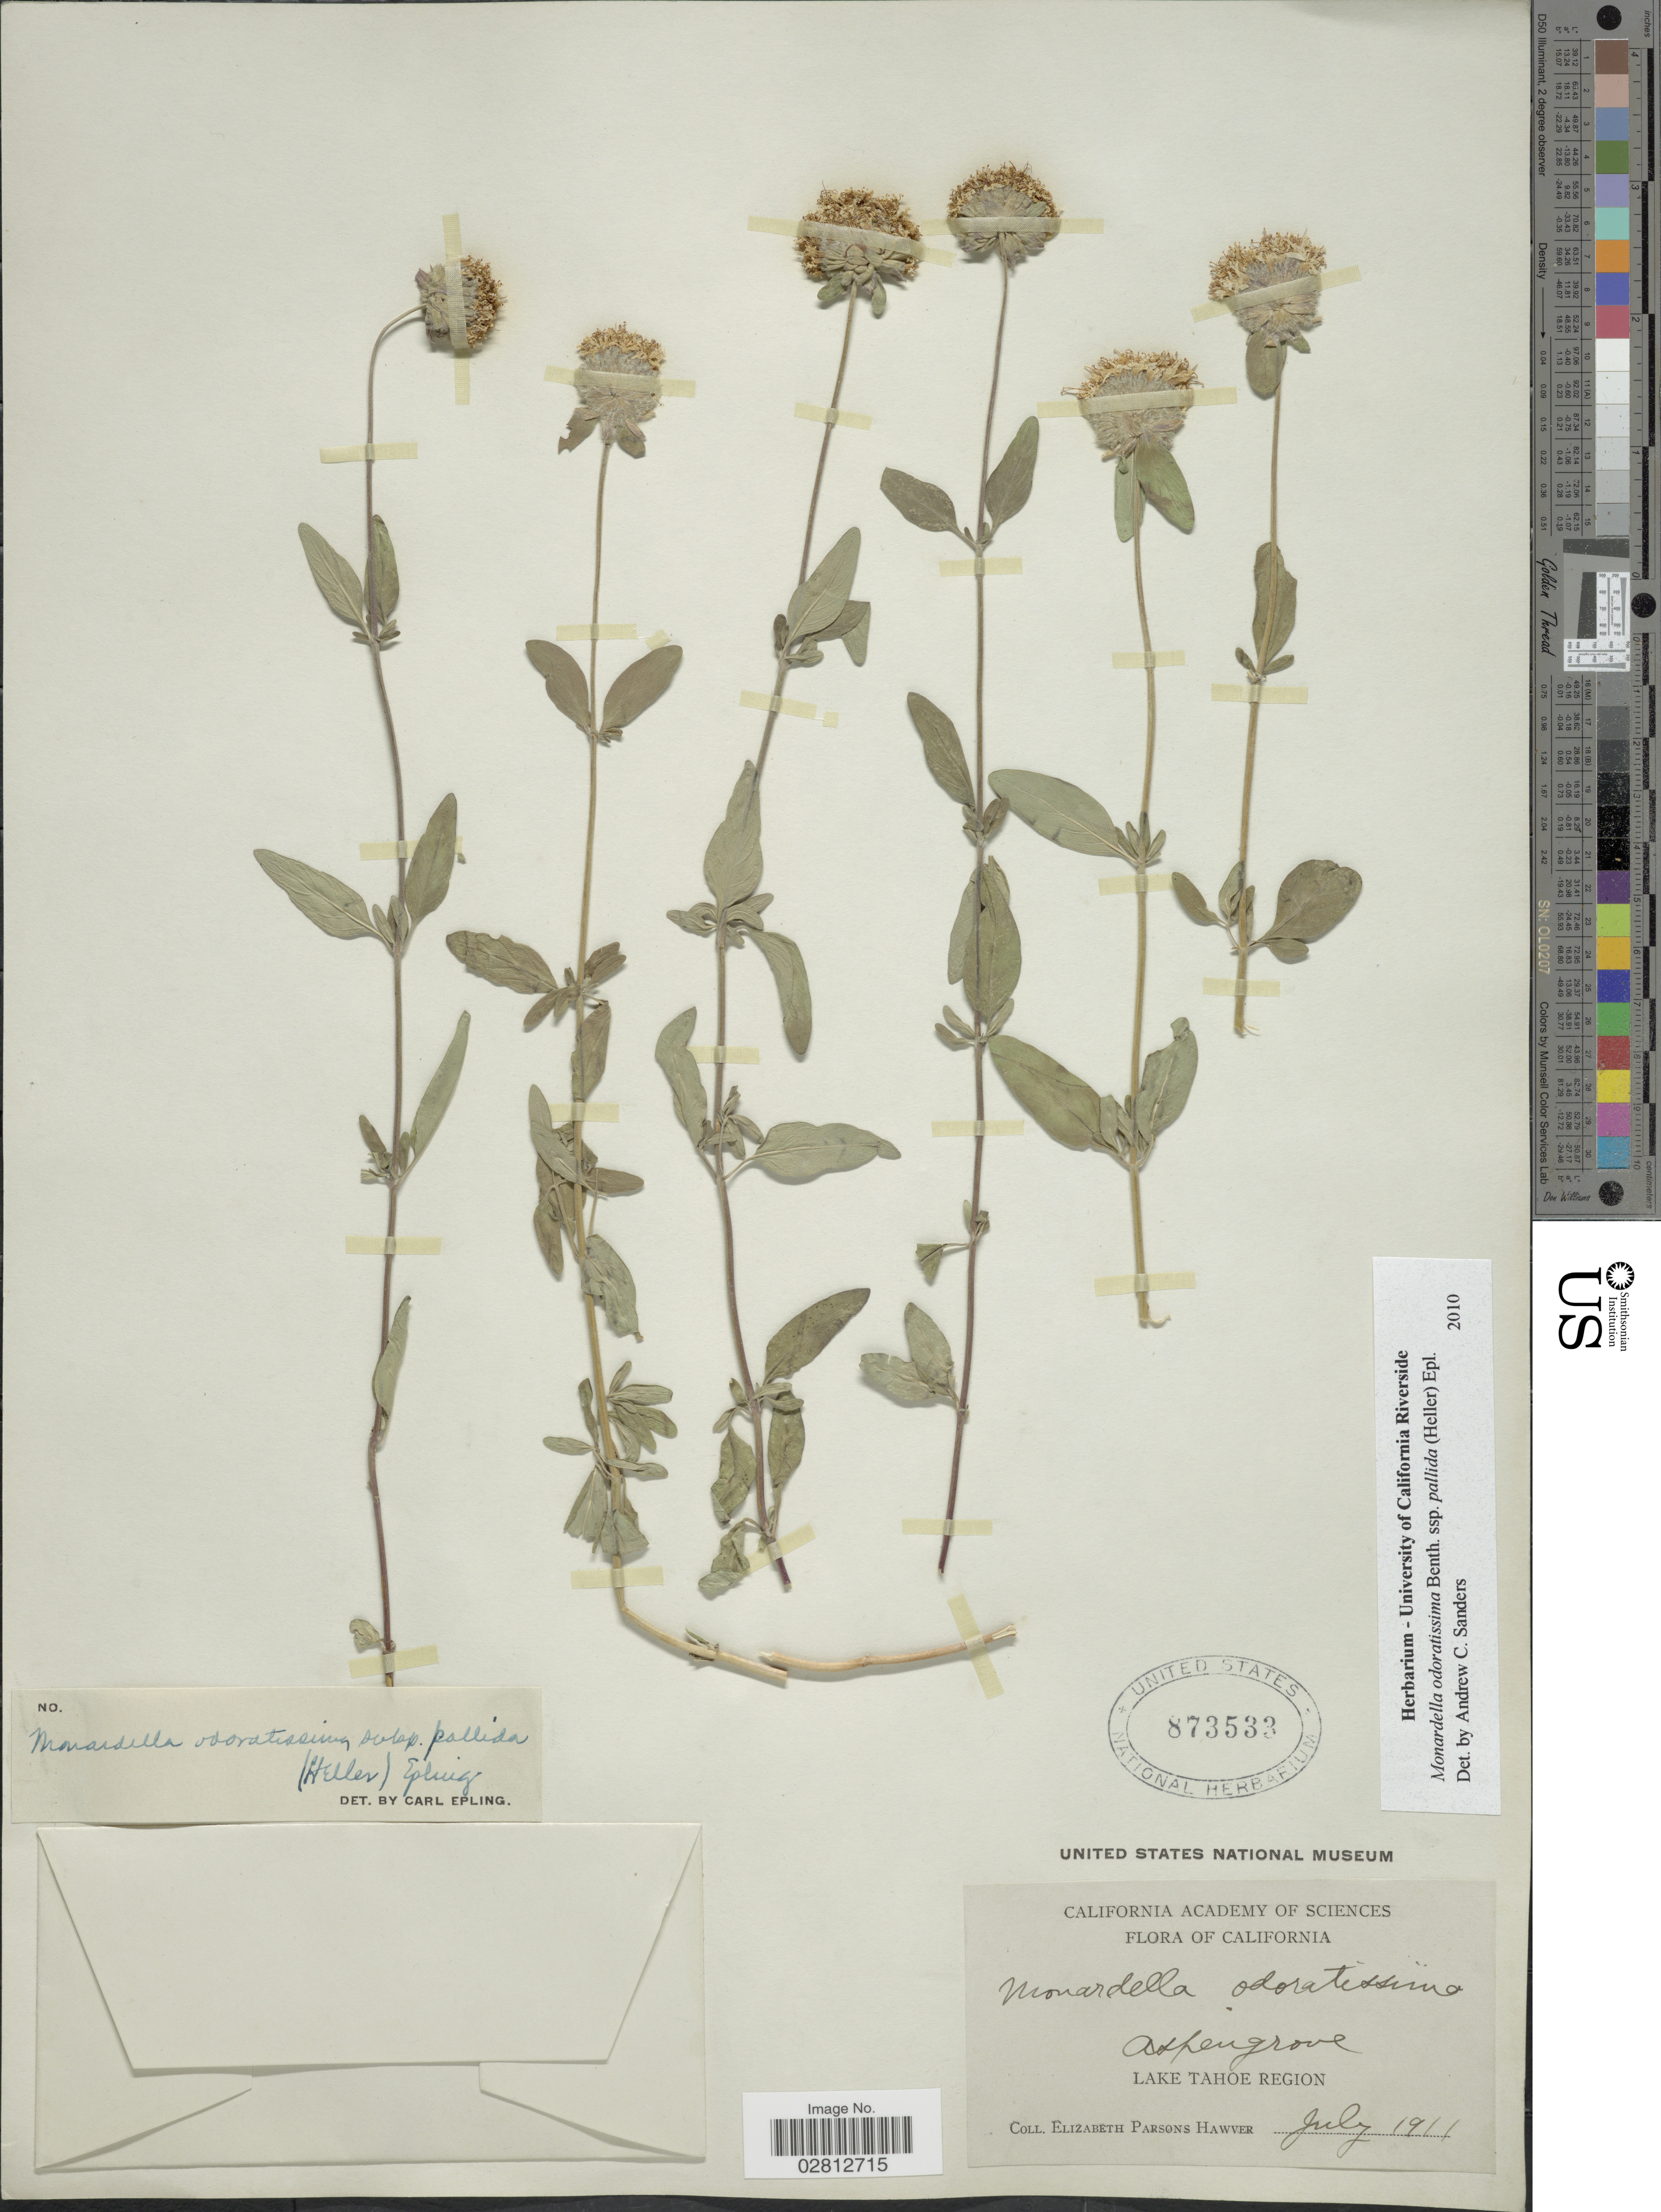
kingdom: Plantae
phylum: Tracheophyta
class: Magnoliopsida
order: Lamiales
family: Lamiaceae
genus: Monardella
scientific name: Monardella odoratissima subsp. pallida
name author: (A. Heller) Epling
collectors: E. Hawver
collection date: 1911-07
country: United States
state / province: California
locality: Aspen grove, Lake Tahoe Region.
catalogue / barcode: US 873533